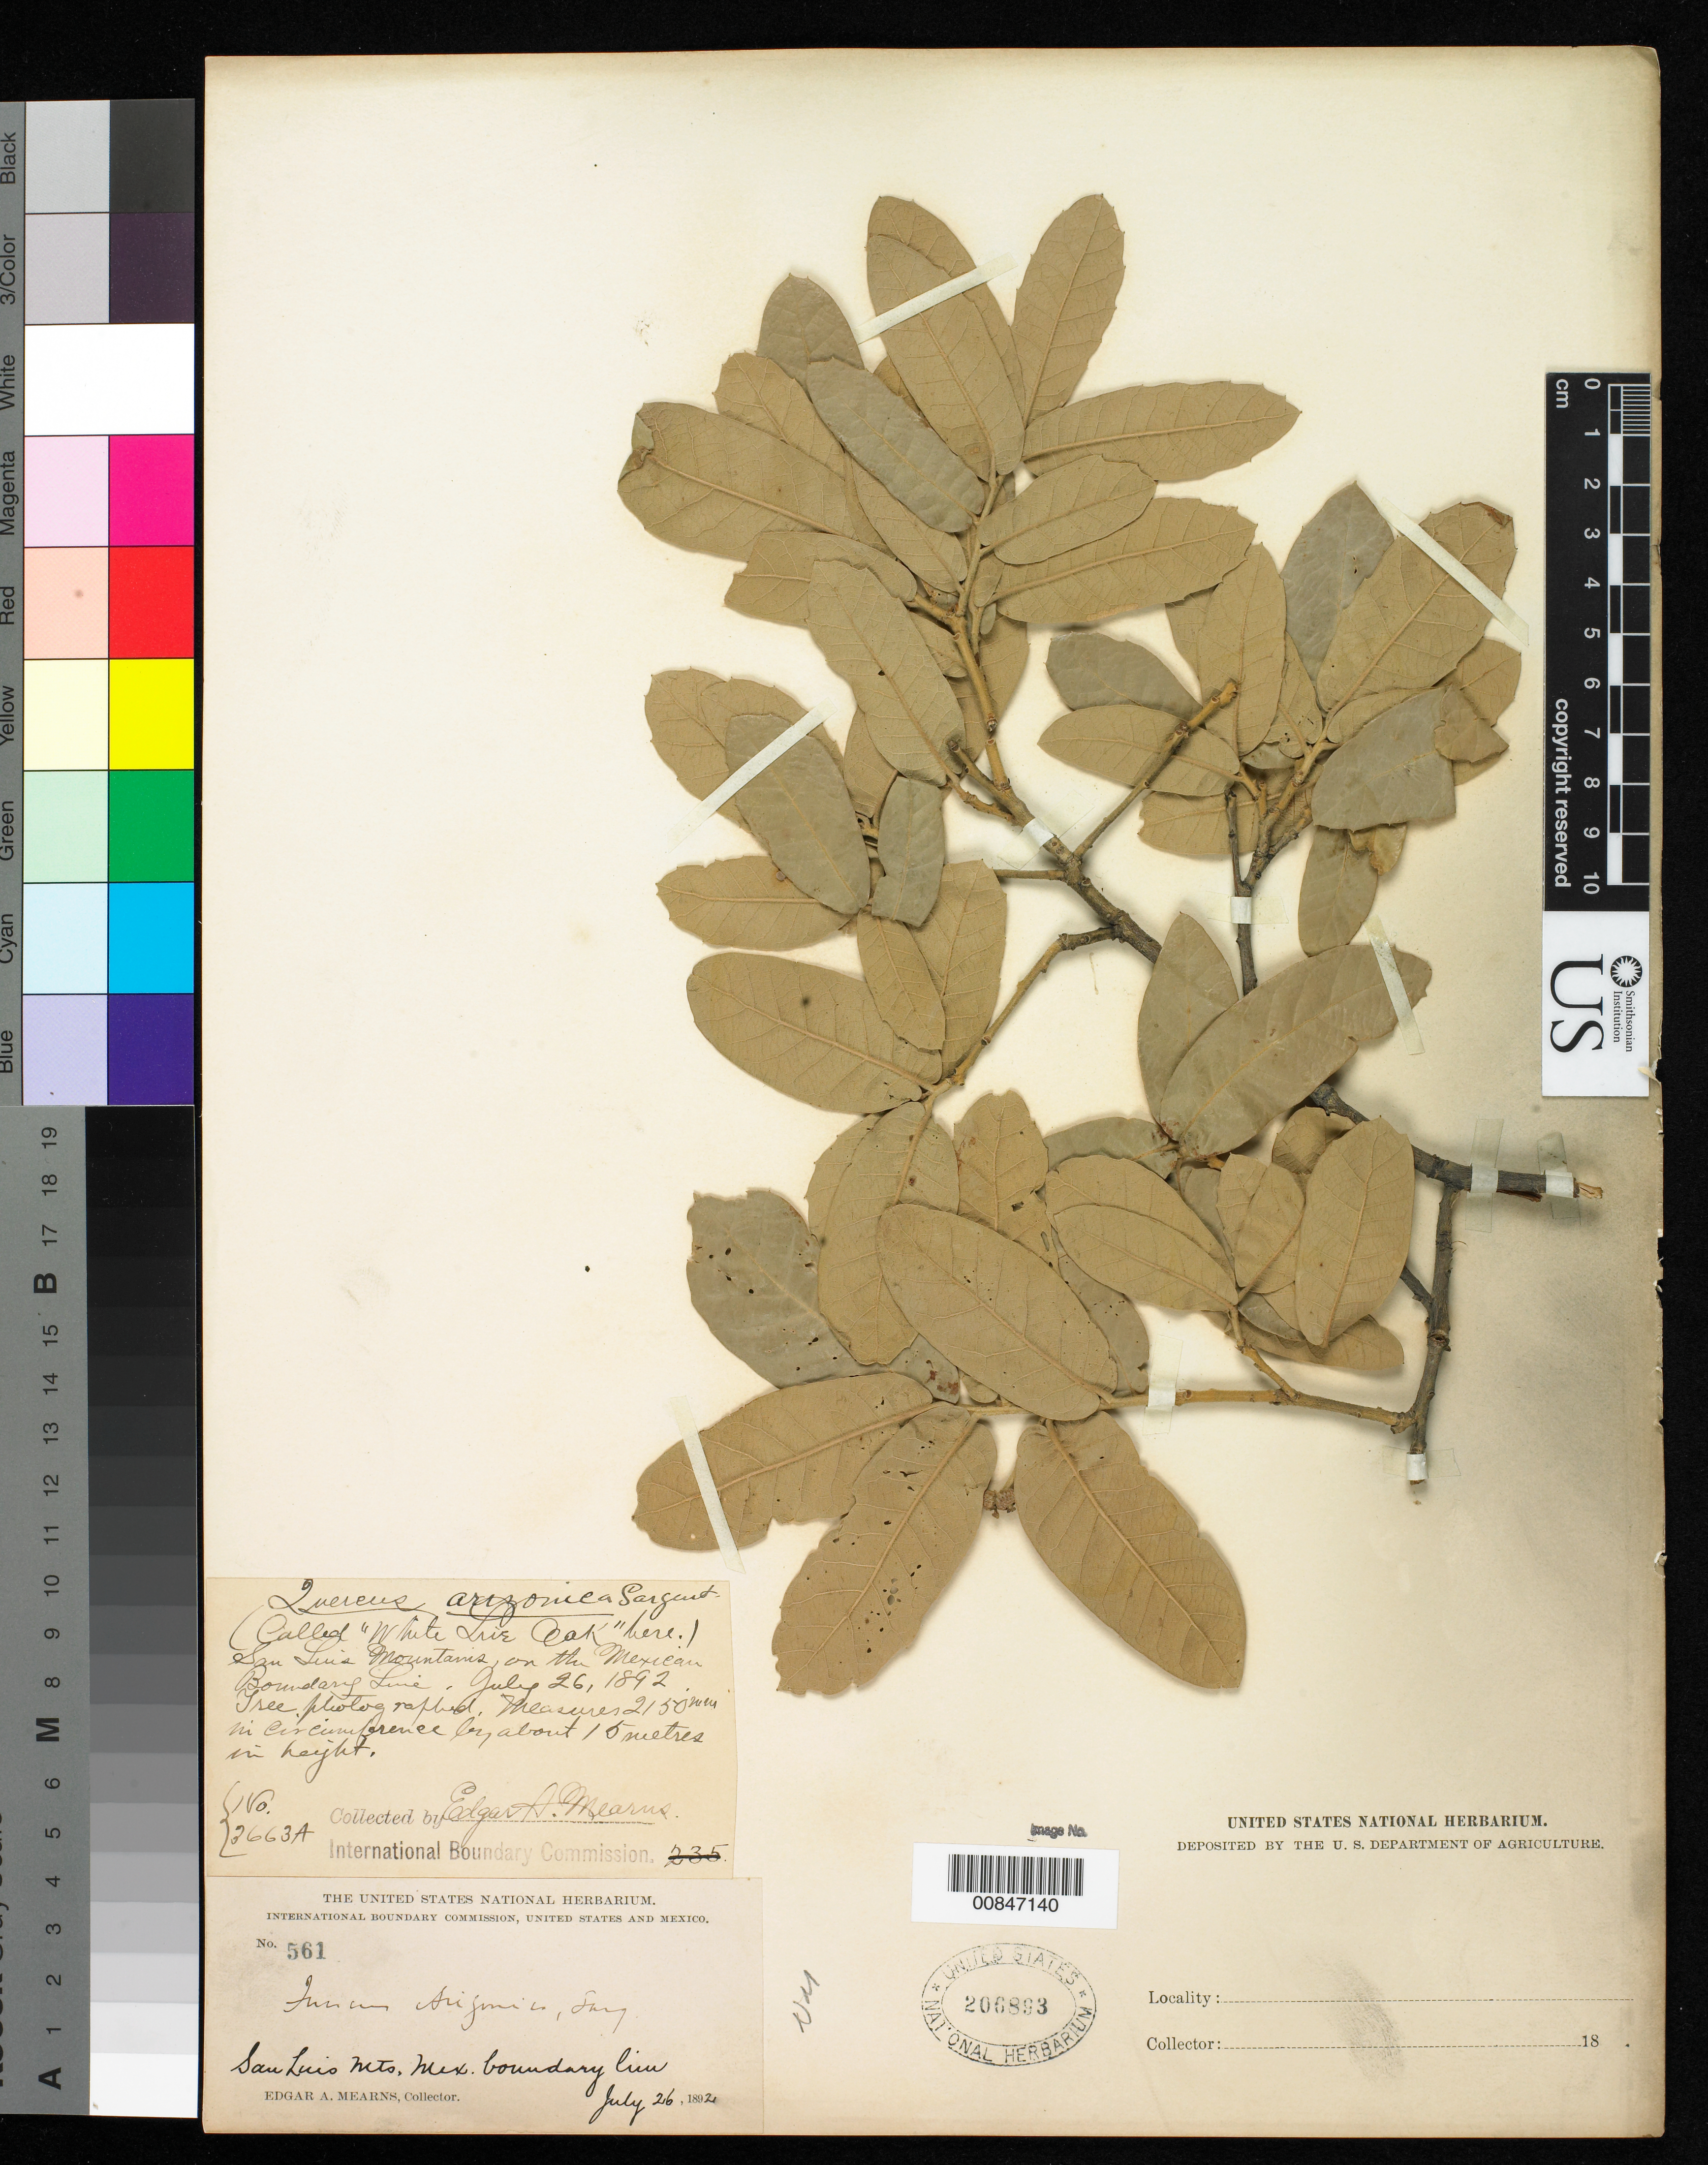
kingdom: Plantae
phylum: Tracheophyta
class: Magnoliopsida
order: Fagales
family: Fagaceae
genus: Quercus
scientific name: Quercus arizonica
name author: Sarg.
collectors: E. A. Mearns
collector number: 561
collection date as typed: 26 Jul 1892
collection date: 1892-07-26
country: United States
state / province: New Mexico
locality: San Luis Mts., Mexican Boundary Line.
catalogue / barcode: US 206893